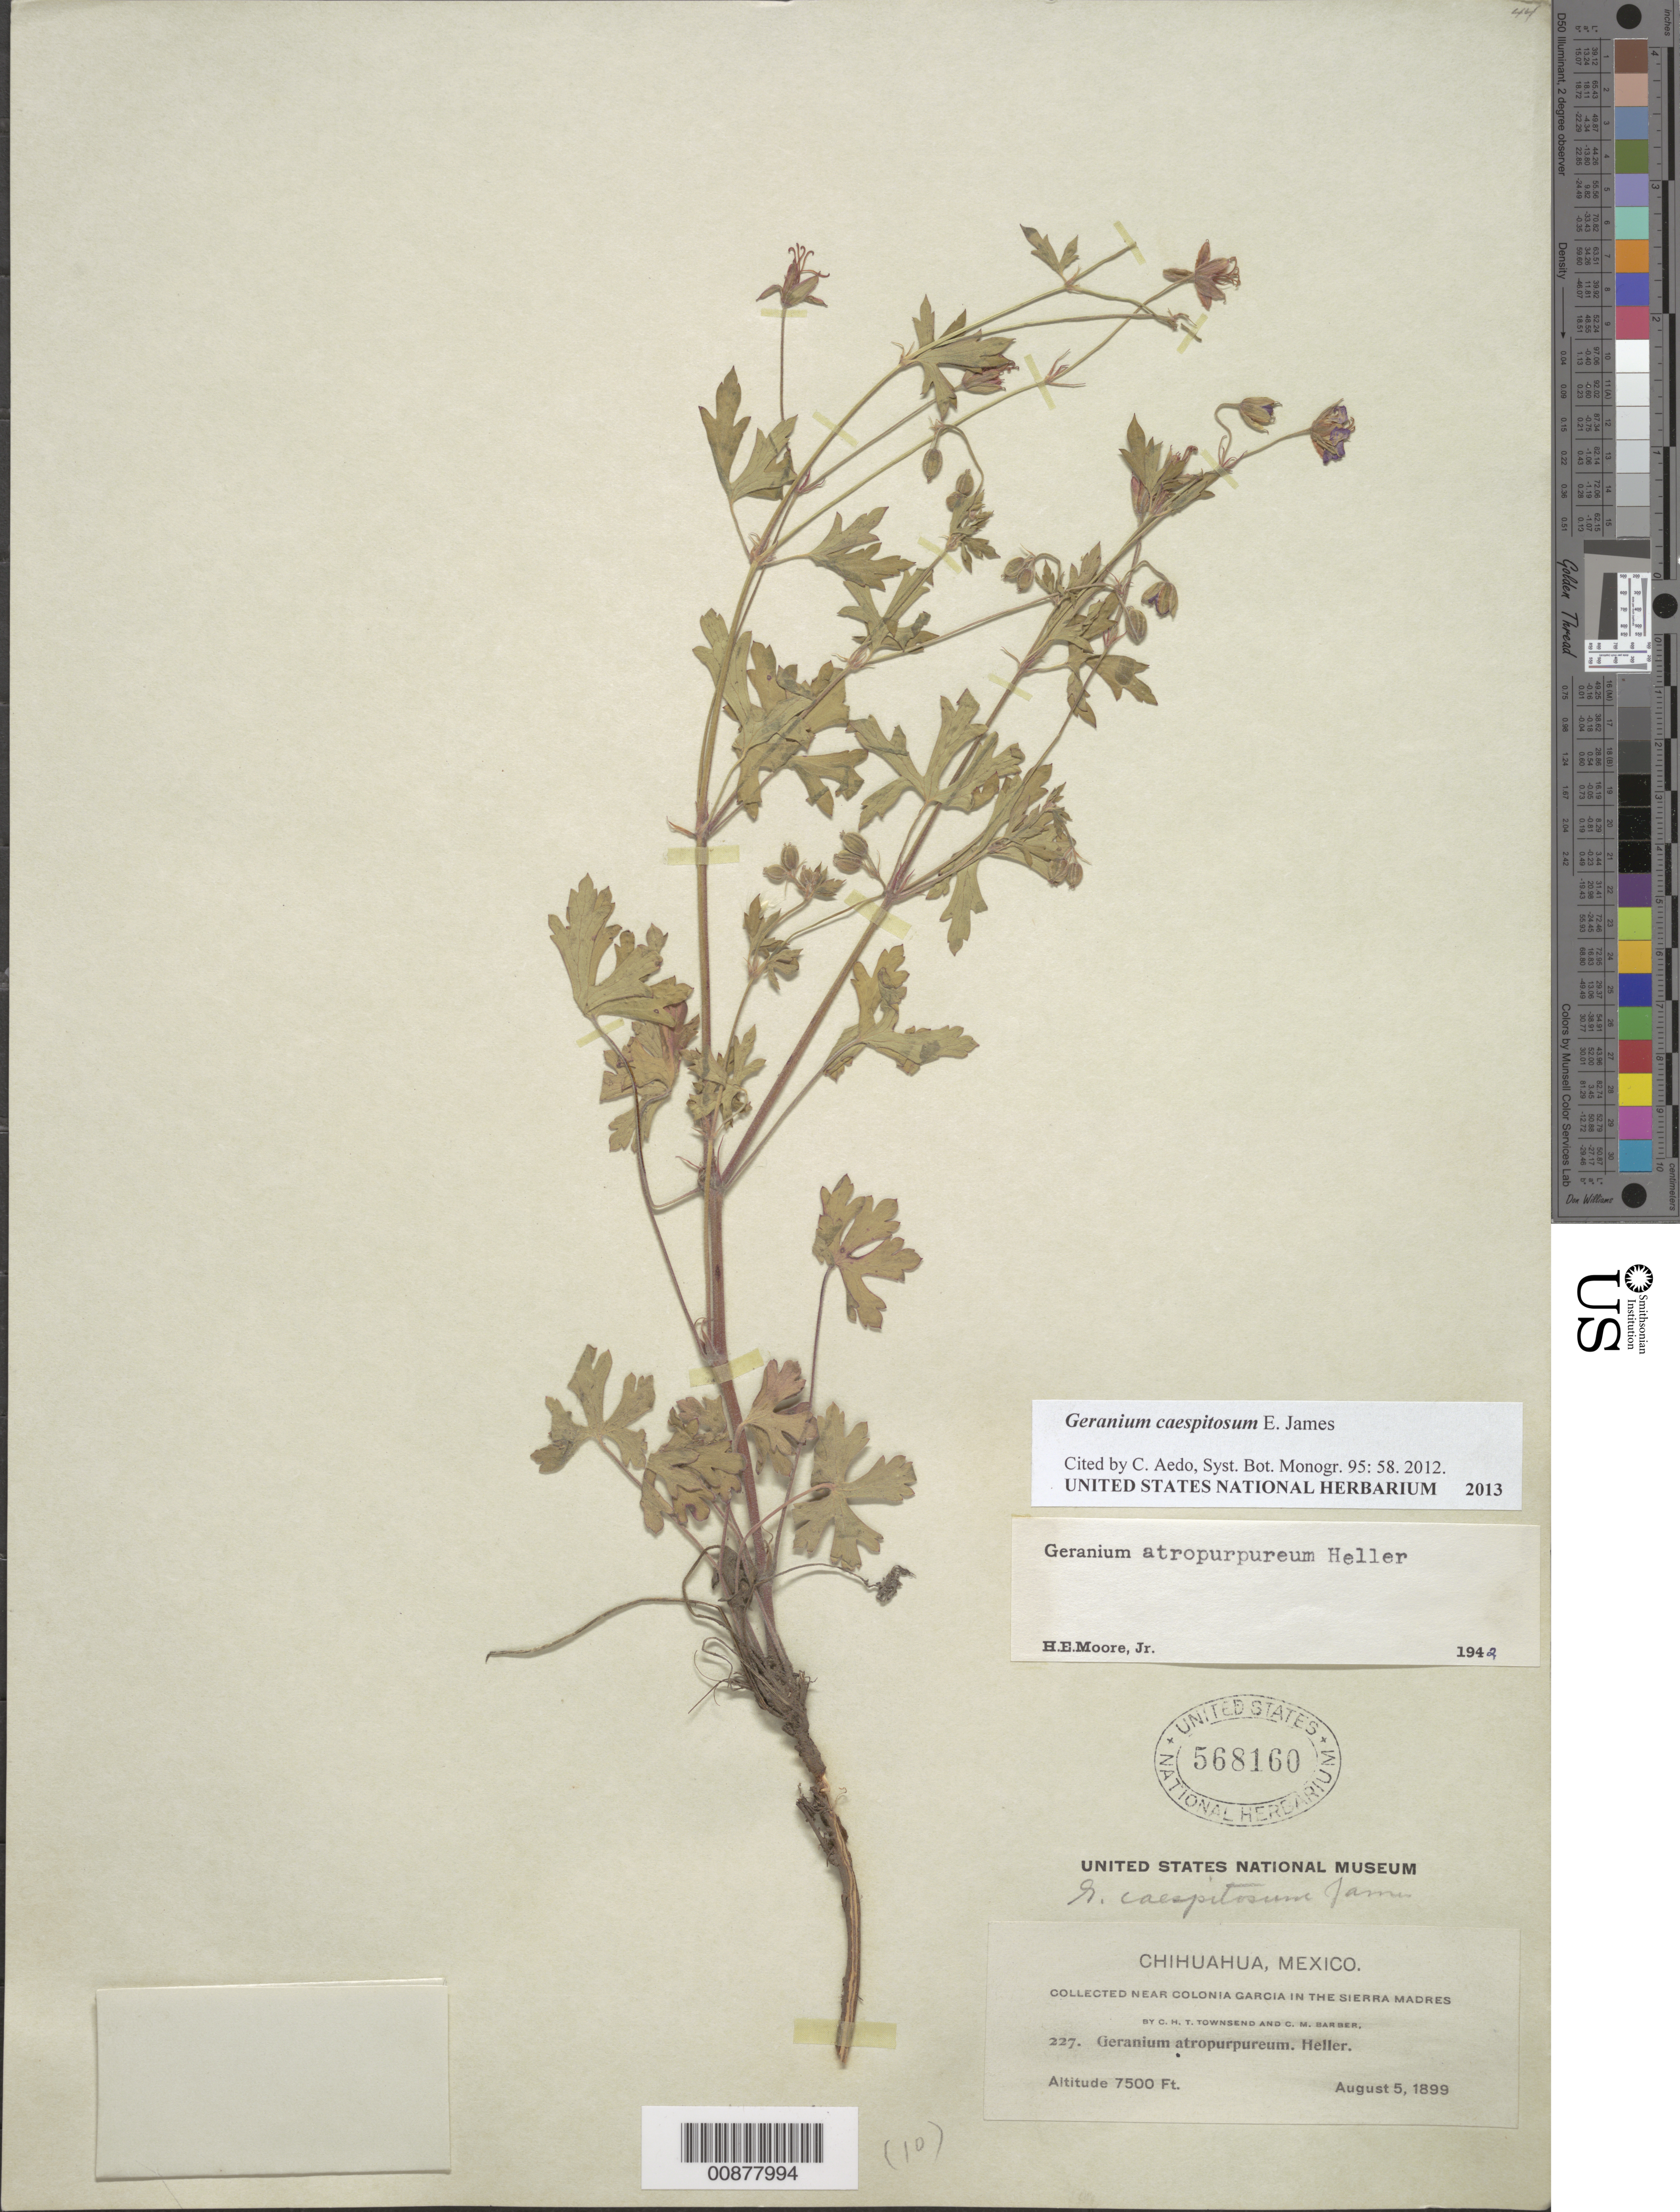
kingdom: Plantae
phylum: Tracheophyta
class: Magnoliopsida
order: Geraniales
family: Geraniaceae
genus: Geranium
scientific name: Geranium atropurpureum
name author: A. Heller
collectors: C. H. T. Townsend & C. Barber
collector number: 227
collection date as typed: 05 Aug 1899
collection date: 1899-08-05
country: Mexico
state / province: Chihuahua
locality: Near Colonia García in the Sierra Madre, Chihuahua.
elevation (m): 2286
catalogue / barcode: US 568160